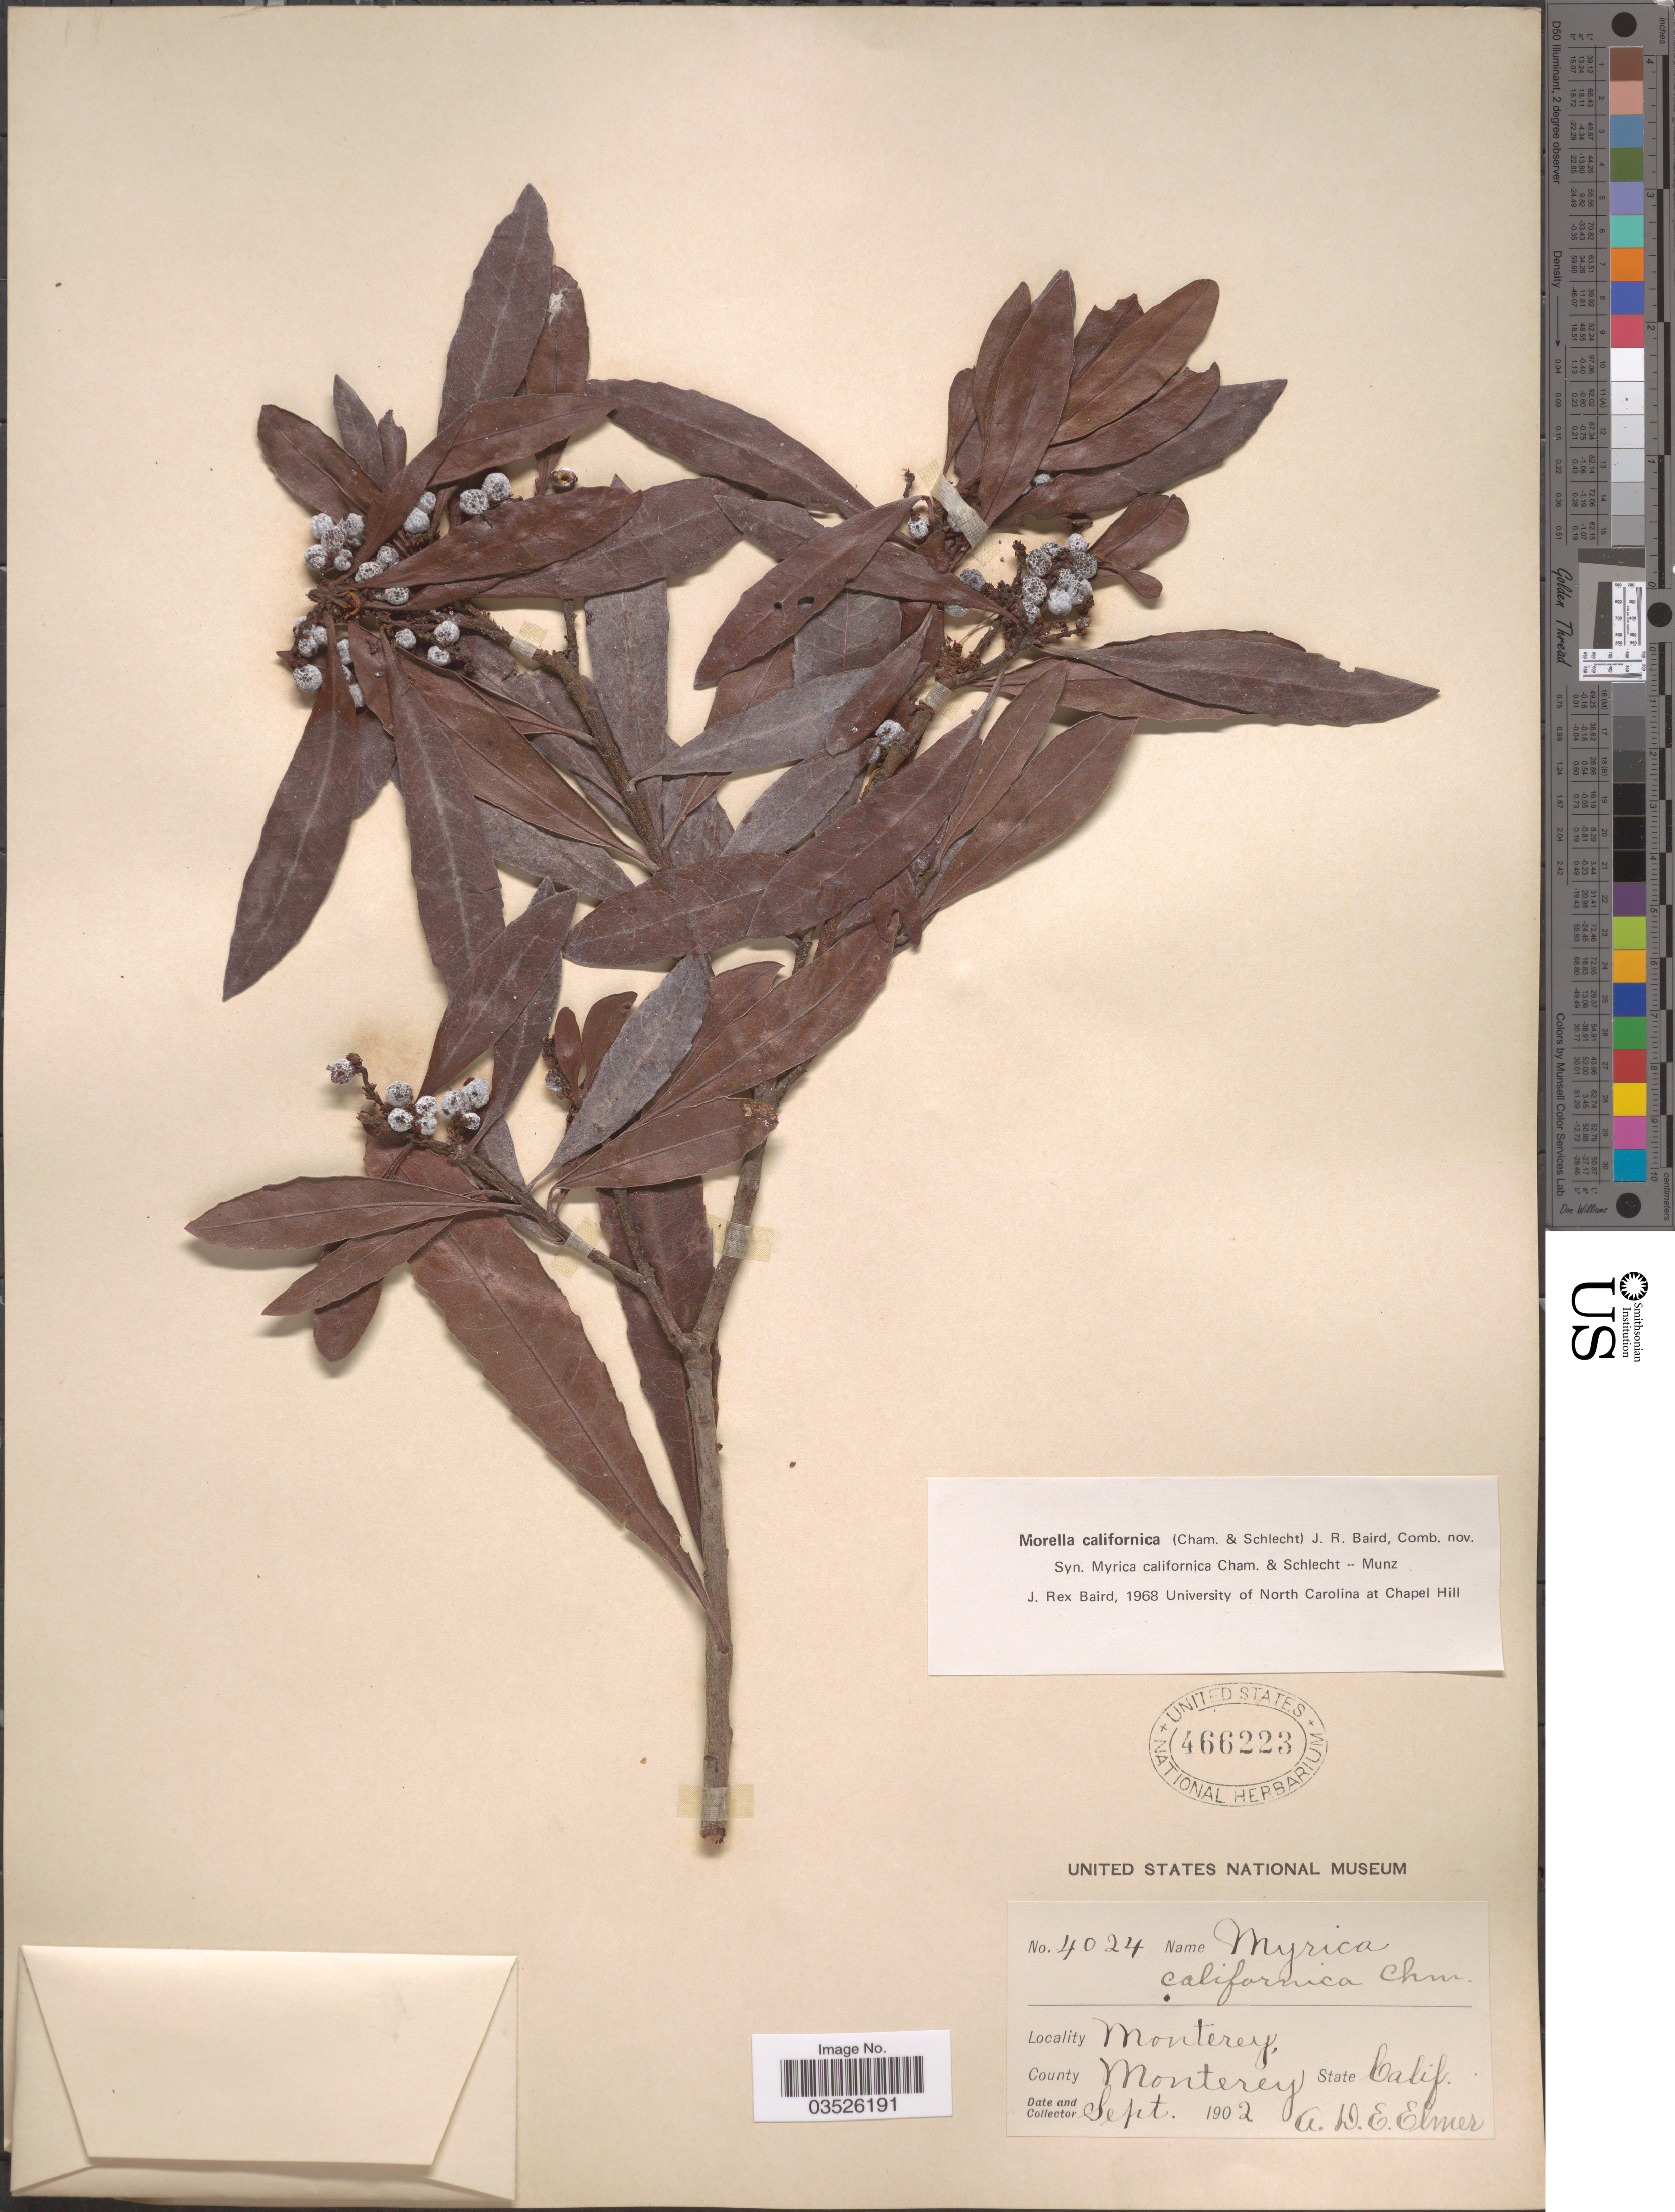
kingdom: Plantae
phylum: Tracheophyta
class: Magnoliopsida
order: Fagales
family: Myricaceae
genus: Morella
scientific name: Morella californica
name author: (Cham.) Wilbur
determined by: Strong, Mark T., (BOT), Smithsonian Institution - National Museum of Natural History (UNITED STATES)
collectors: A. D. E. Elmer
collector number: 4024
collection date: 1902-09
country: United States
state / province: California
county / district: Monterey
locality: Monterey, County Monterey.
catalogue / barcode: US 466223